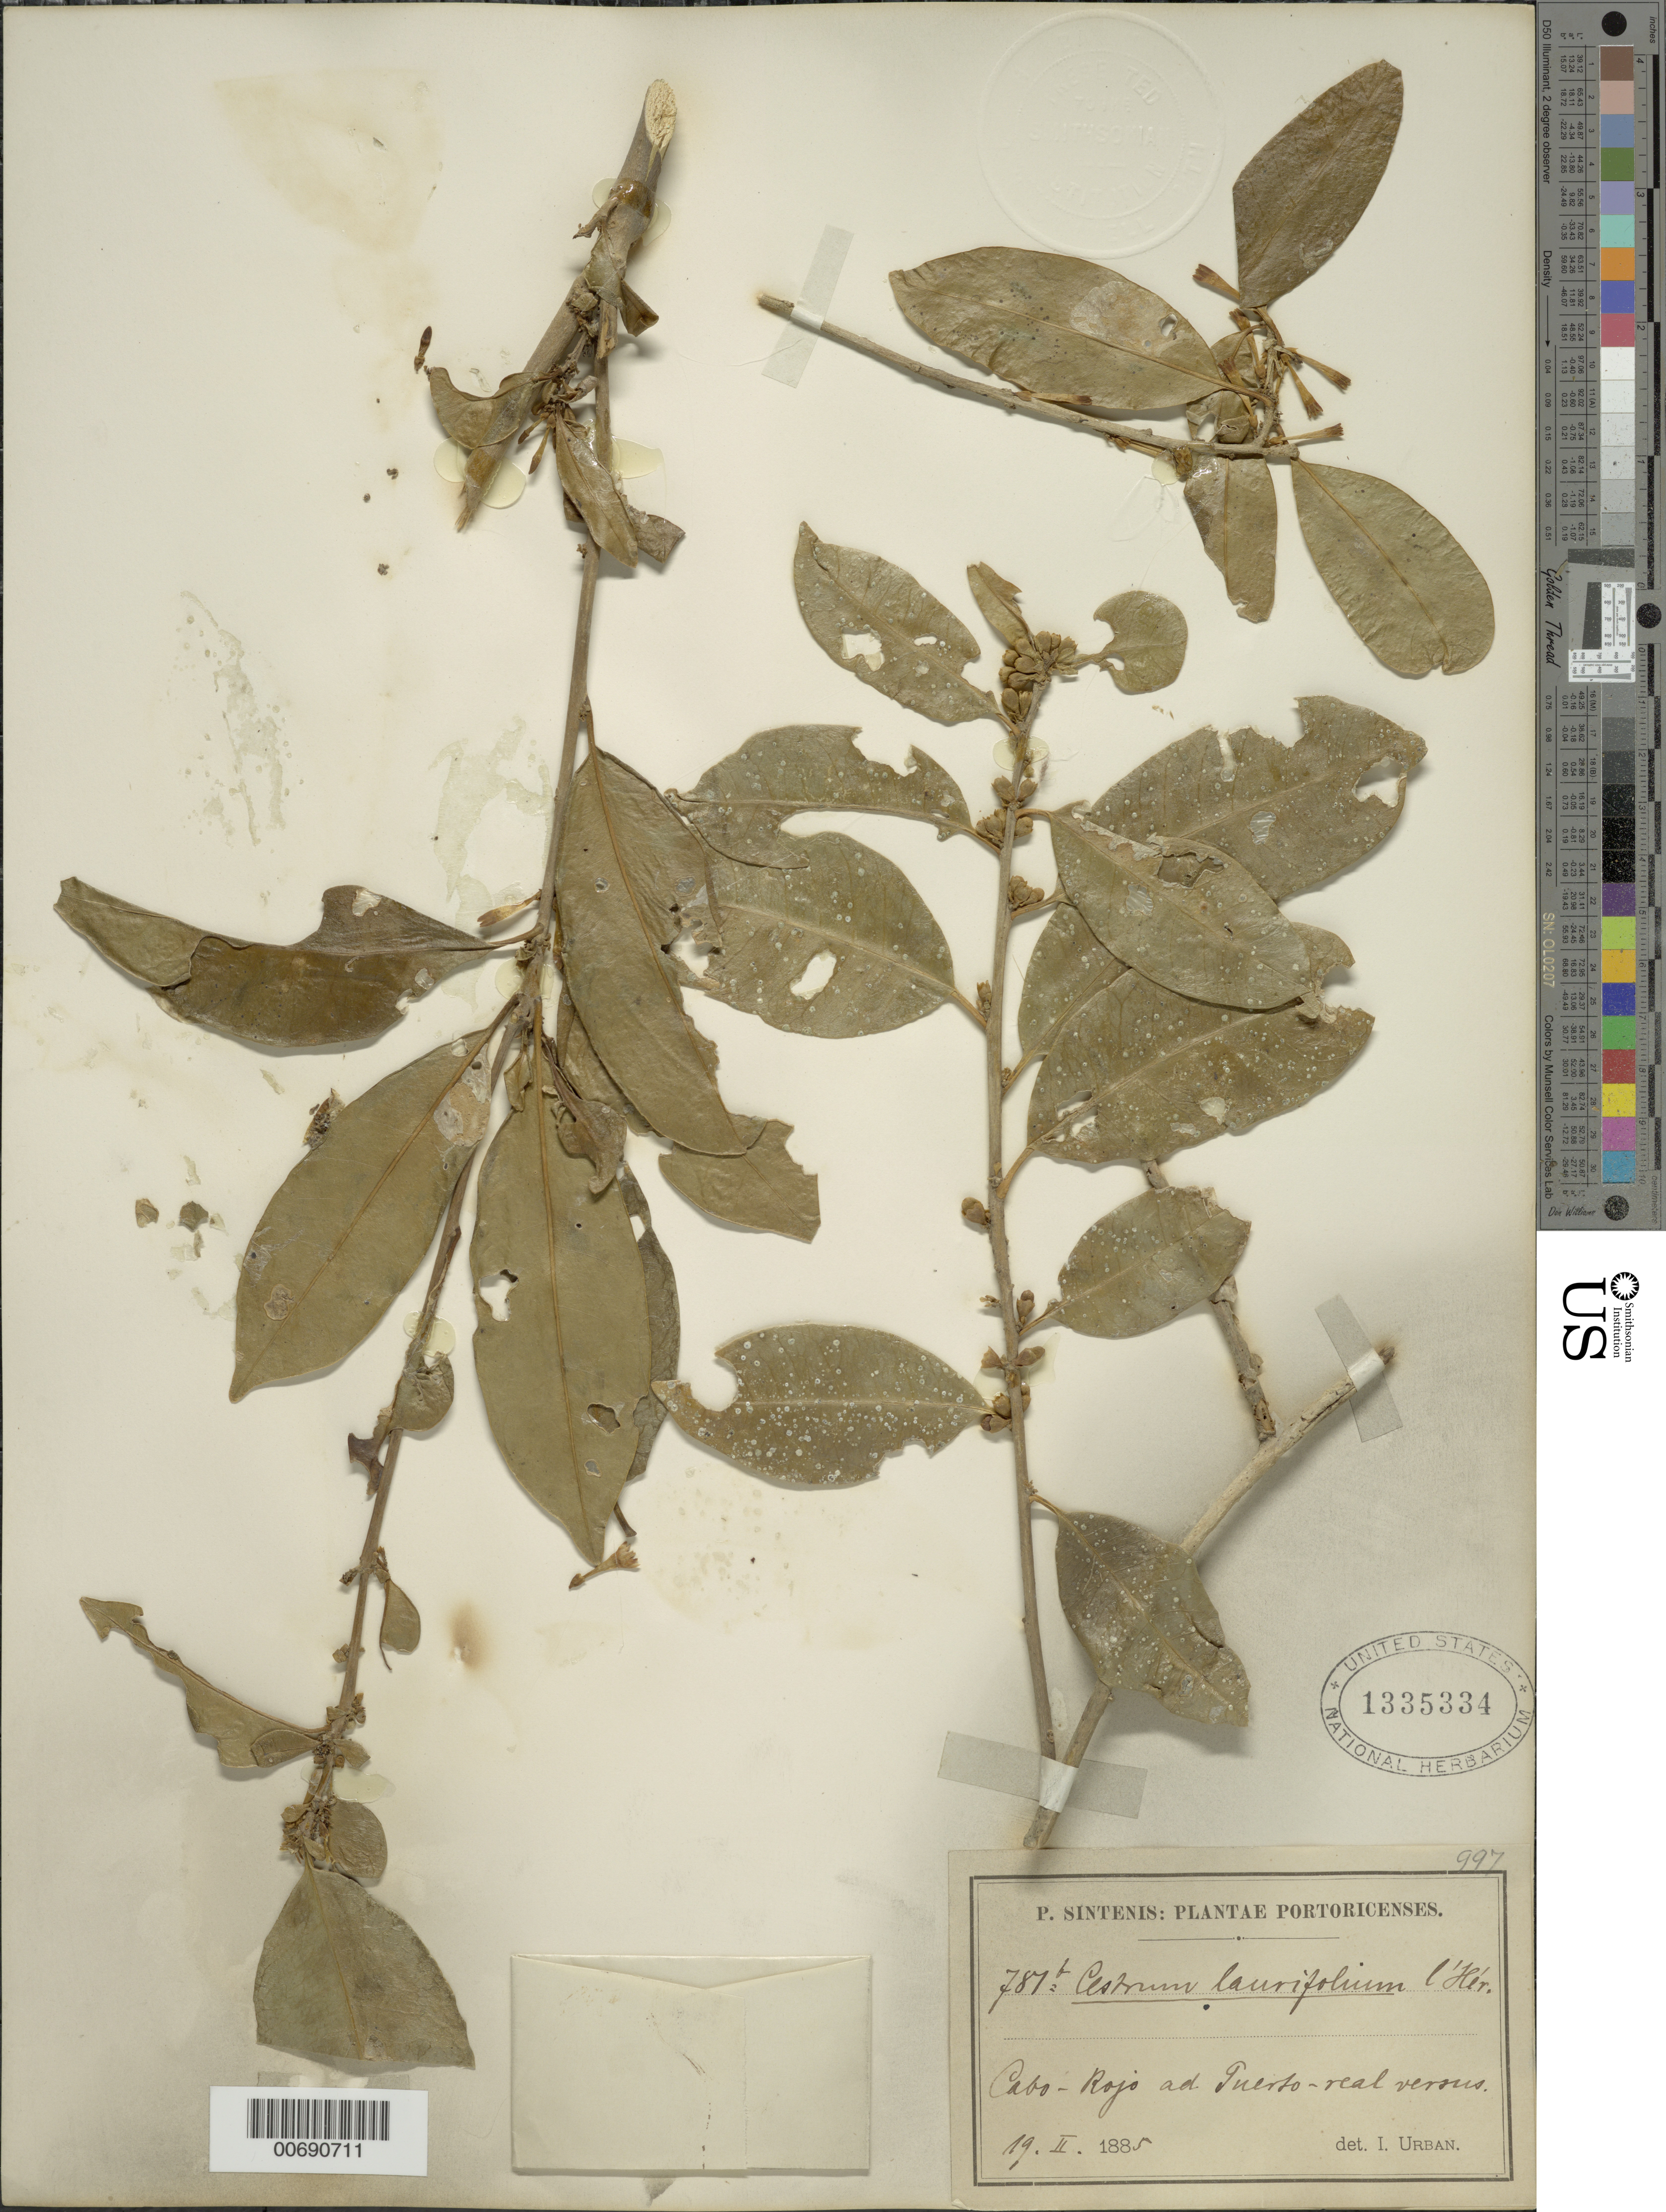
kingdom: Plantae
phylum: Tracheophyta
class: Magnoliopsida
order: Solanales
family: Solanaceae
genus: Cestrum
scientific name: Cestrum laurifolium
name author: L'Hér.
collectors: P. Sintenis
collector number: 781 b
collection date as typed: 19 Feb 1885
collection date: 1885-02-19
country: Puerto Rico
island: Greater Antilles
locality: Cabo Rojo ad Puerto-real versus.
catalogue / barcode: US 1335334